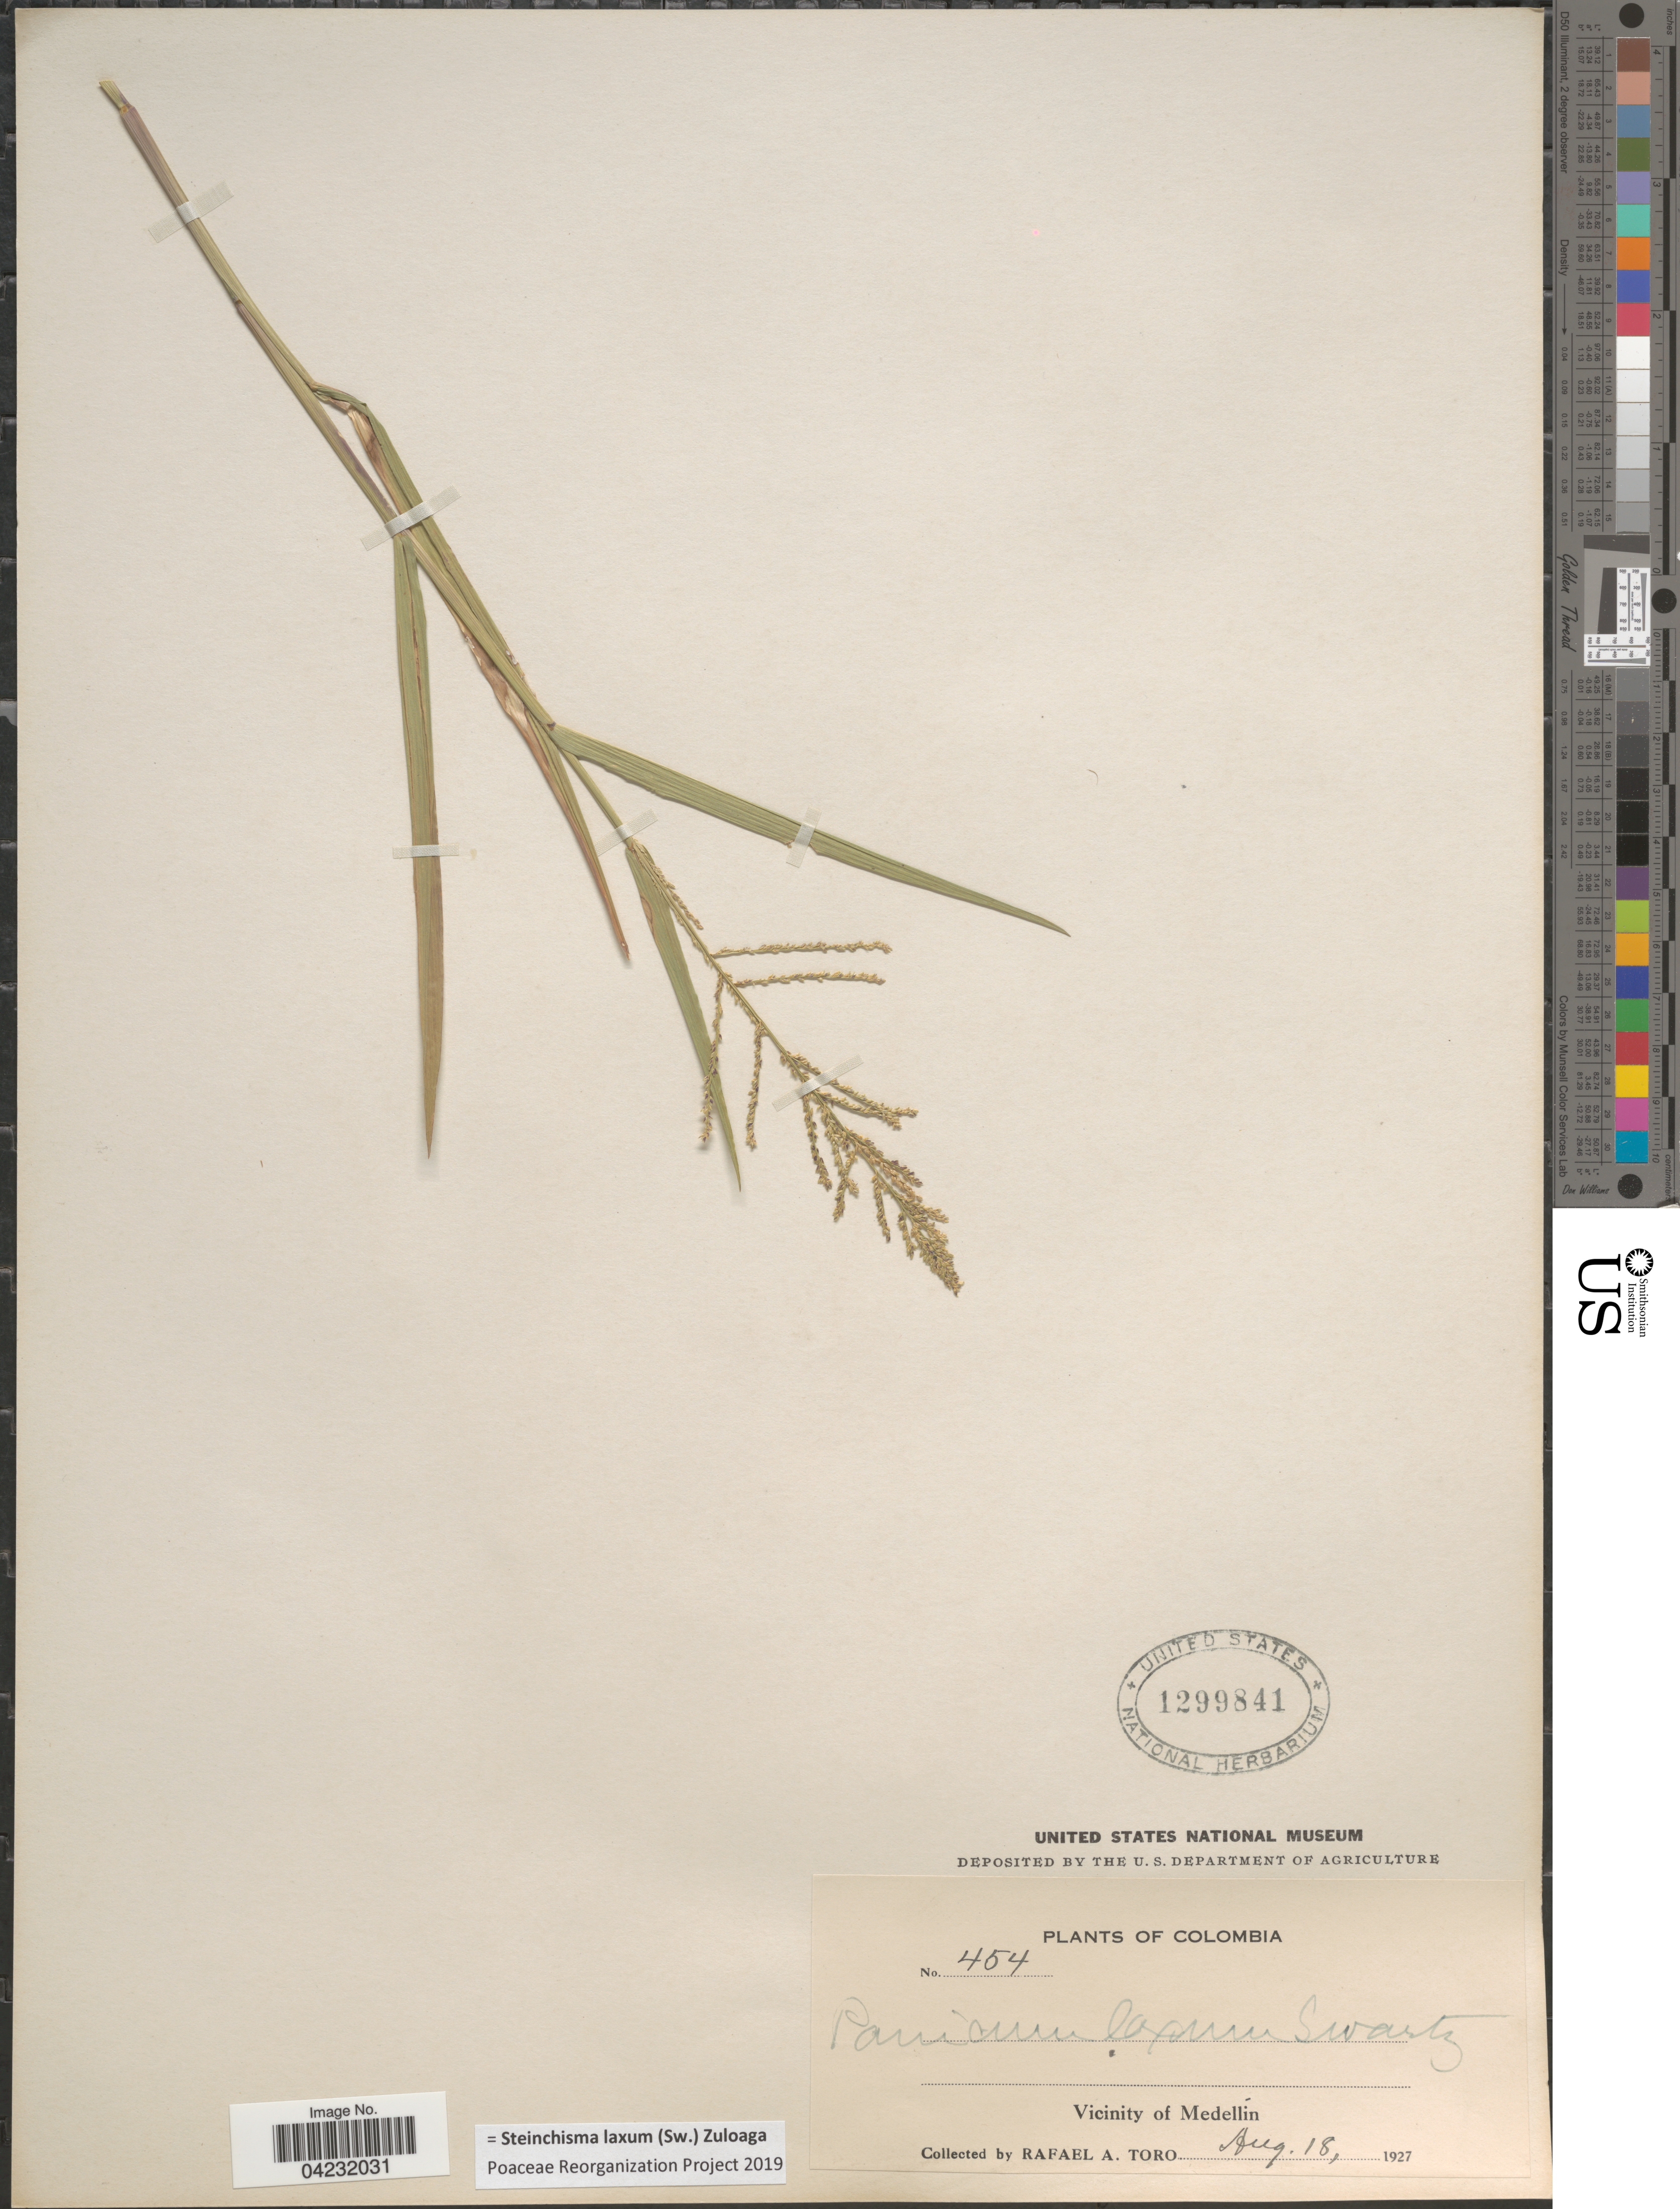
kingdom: Plantae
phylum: Tracheophyta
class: Liliopsida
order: Poales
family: Poaceae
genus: Steinchisma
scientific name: Steinchisma laxum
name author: (Sw.) Zuloaga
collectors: R. A. Toro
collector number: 454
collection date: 1927-08-18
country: Colombia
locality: Vicinity of Medellín.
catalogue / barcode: US 1299841